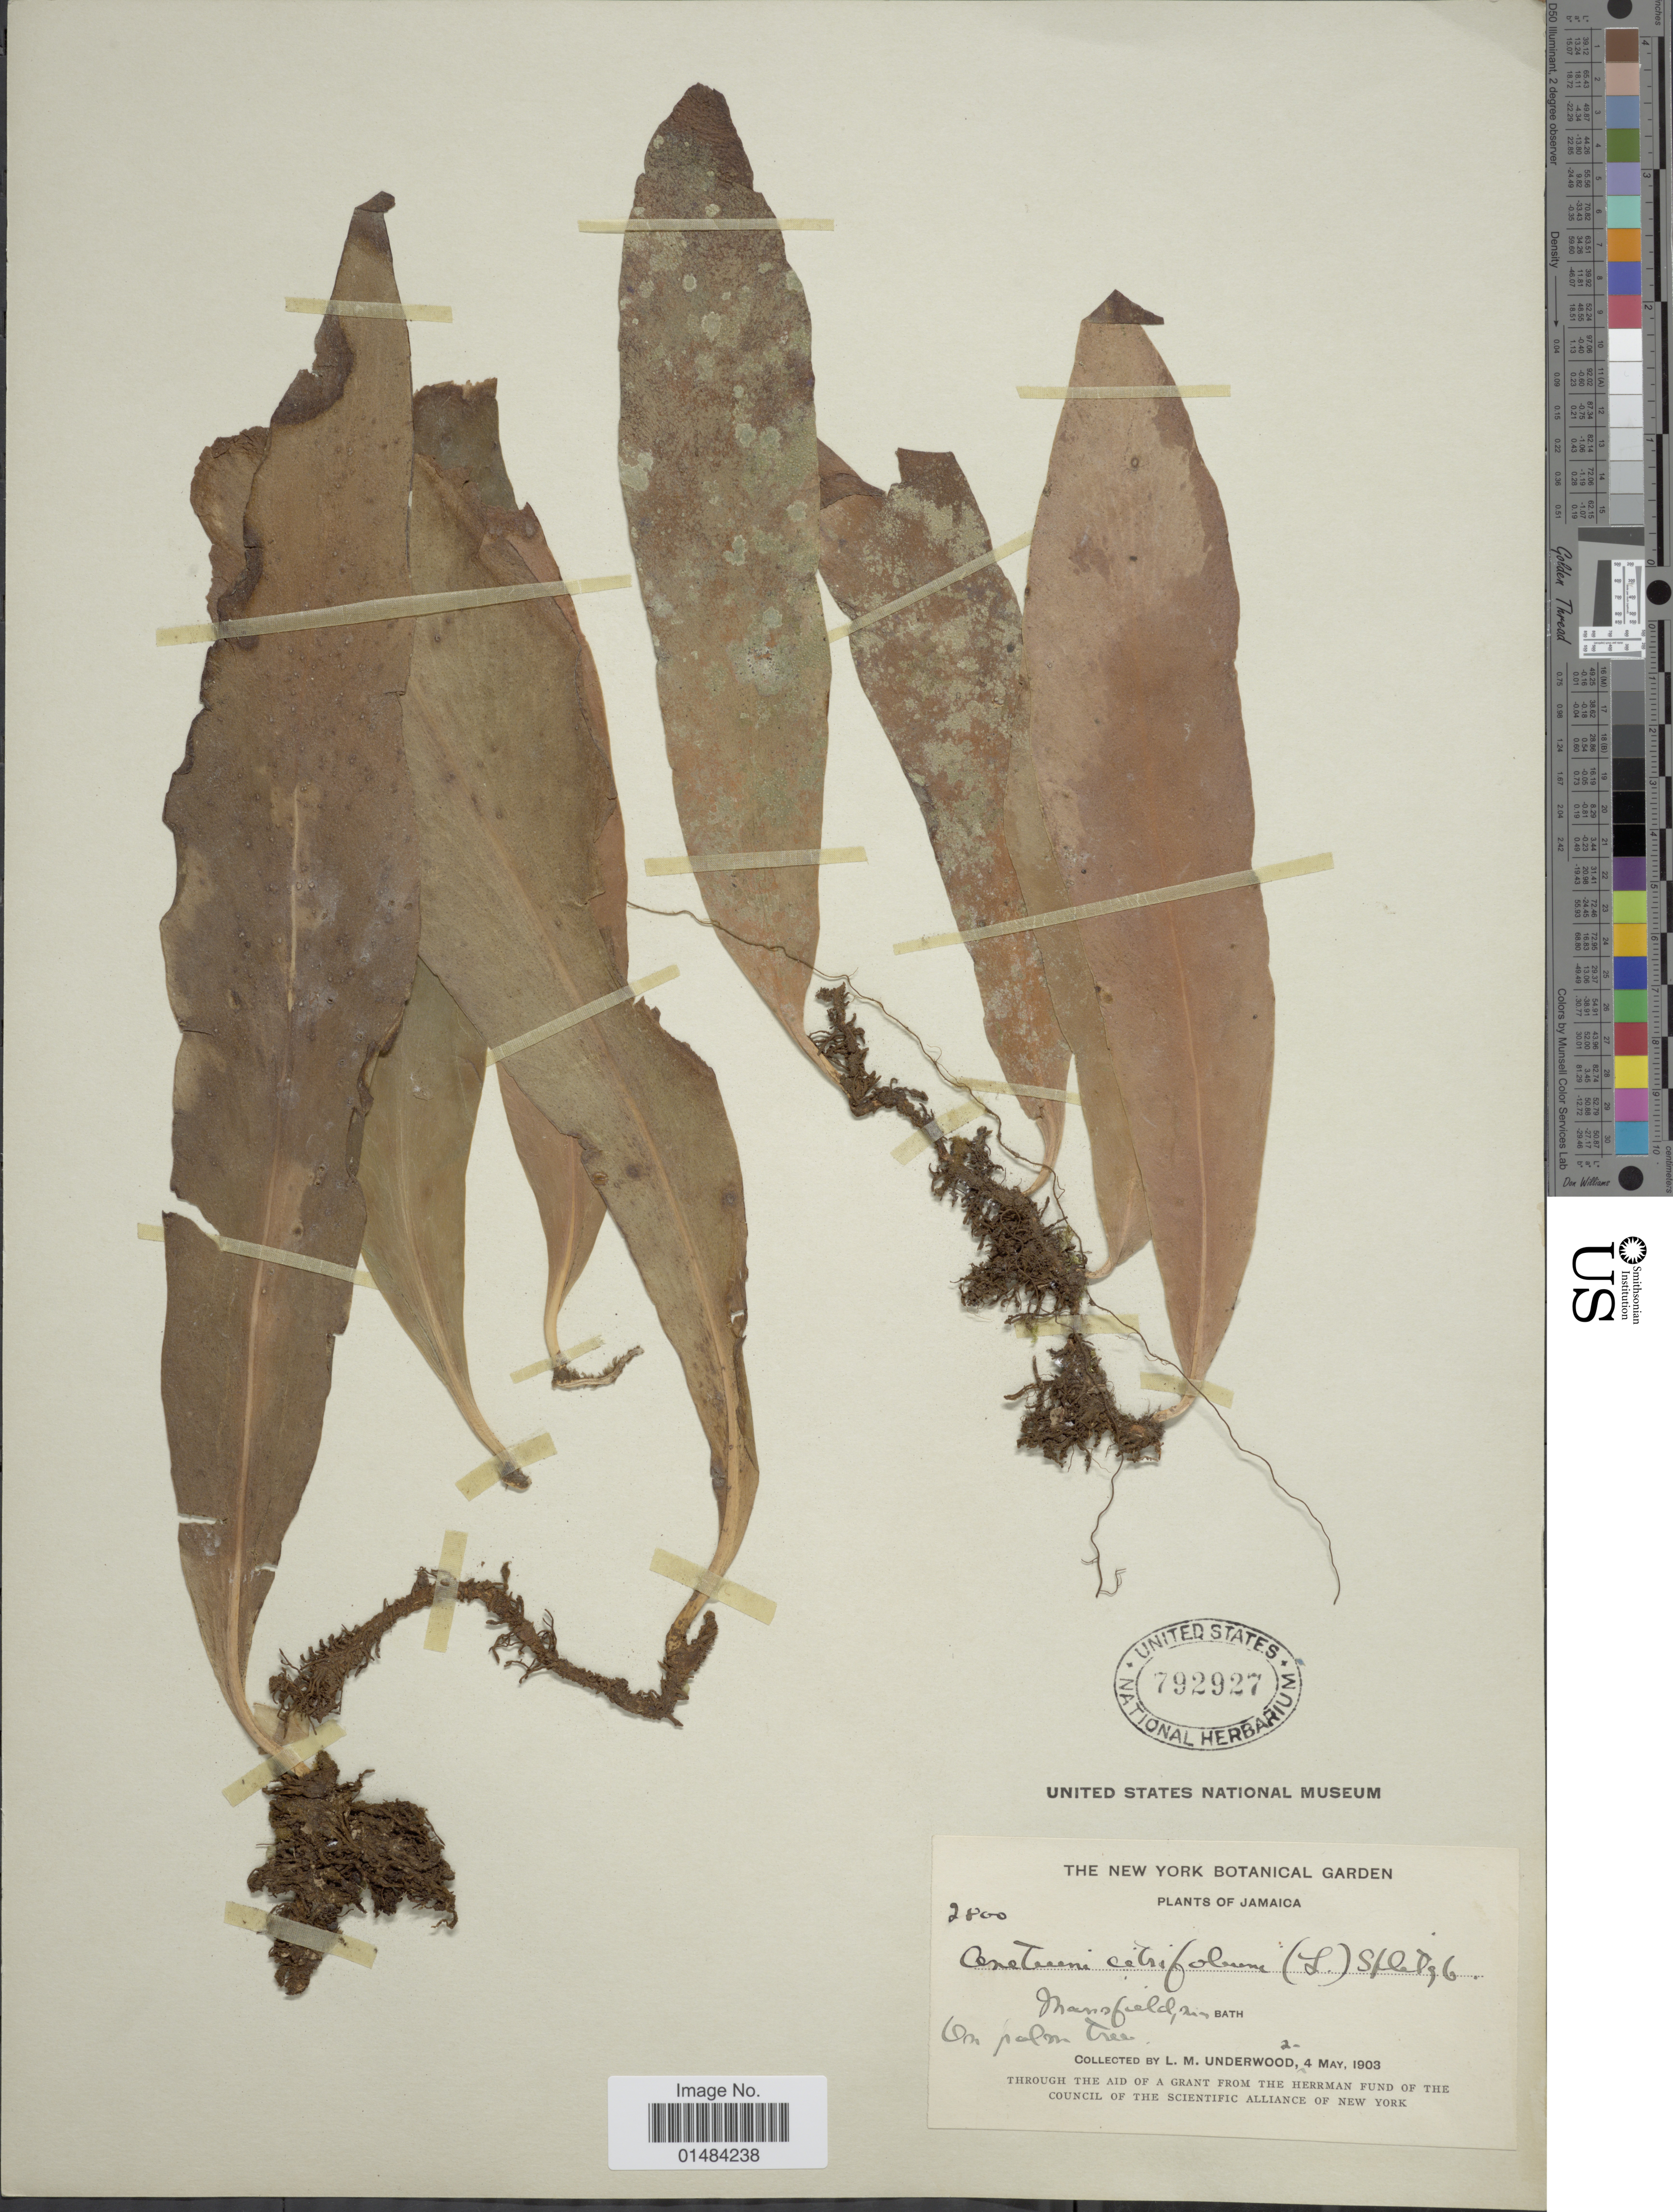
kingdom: Plantae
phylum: Tracheophyta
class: Polypodiopsida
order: Polypodiales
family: Pteridaceae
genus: Anetium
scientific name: Anetium citrifolium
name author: (L.) Splitg.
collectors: L. M. Underwood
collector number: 2800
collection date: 1903-05-02/1903-05-04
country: Jamaica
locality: Mansfield, near Bath.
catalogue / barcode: US 792927